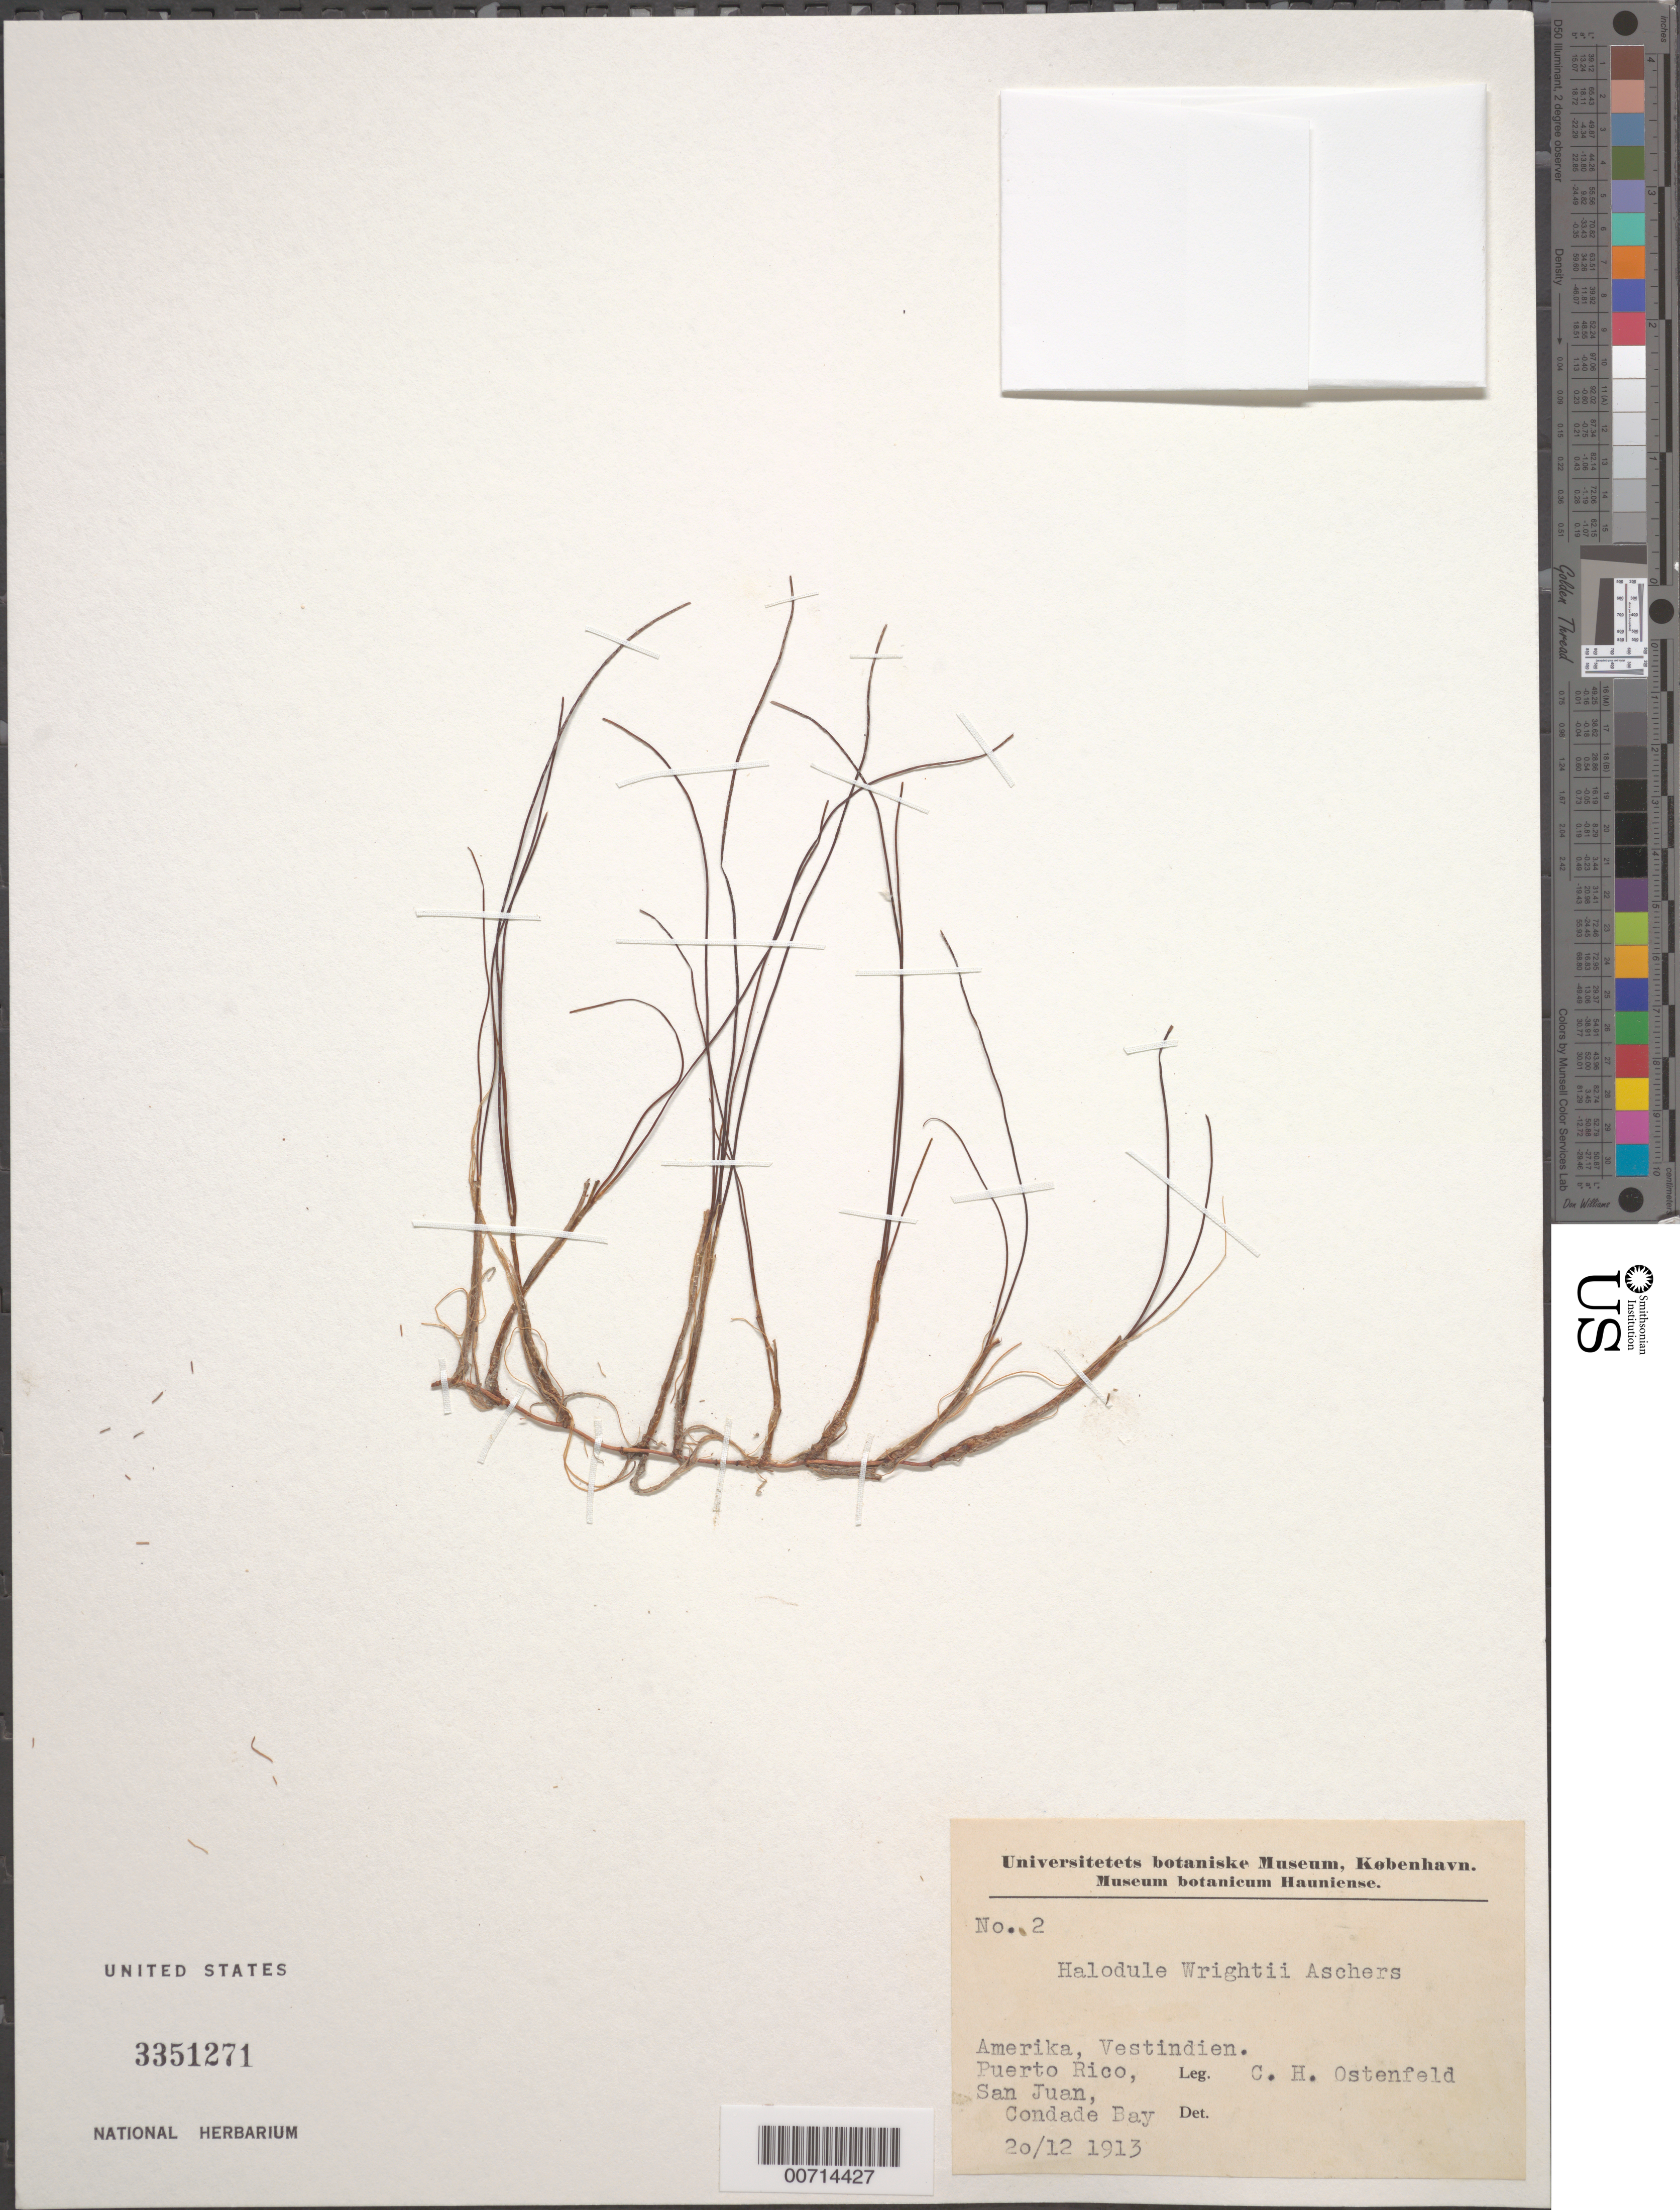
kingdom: Plantae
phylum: Tracheophyta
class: Liliopsida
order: Alismatales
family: Cymodoceaceae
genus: Halodule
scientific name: Halodule wrightii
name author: Asch.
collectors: C. Ostenfeld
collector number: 2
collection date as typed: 20 Dec 1913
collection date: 1913-12-20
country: Puerto Rico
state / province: San Juan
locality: Condado Bay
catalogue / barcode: US 3351271